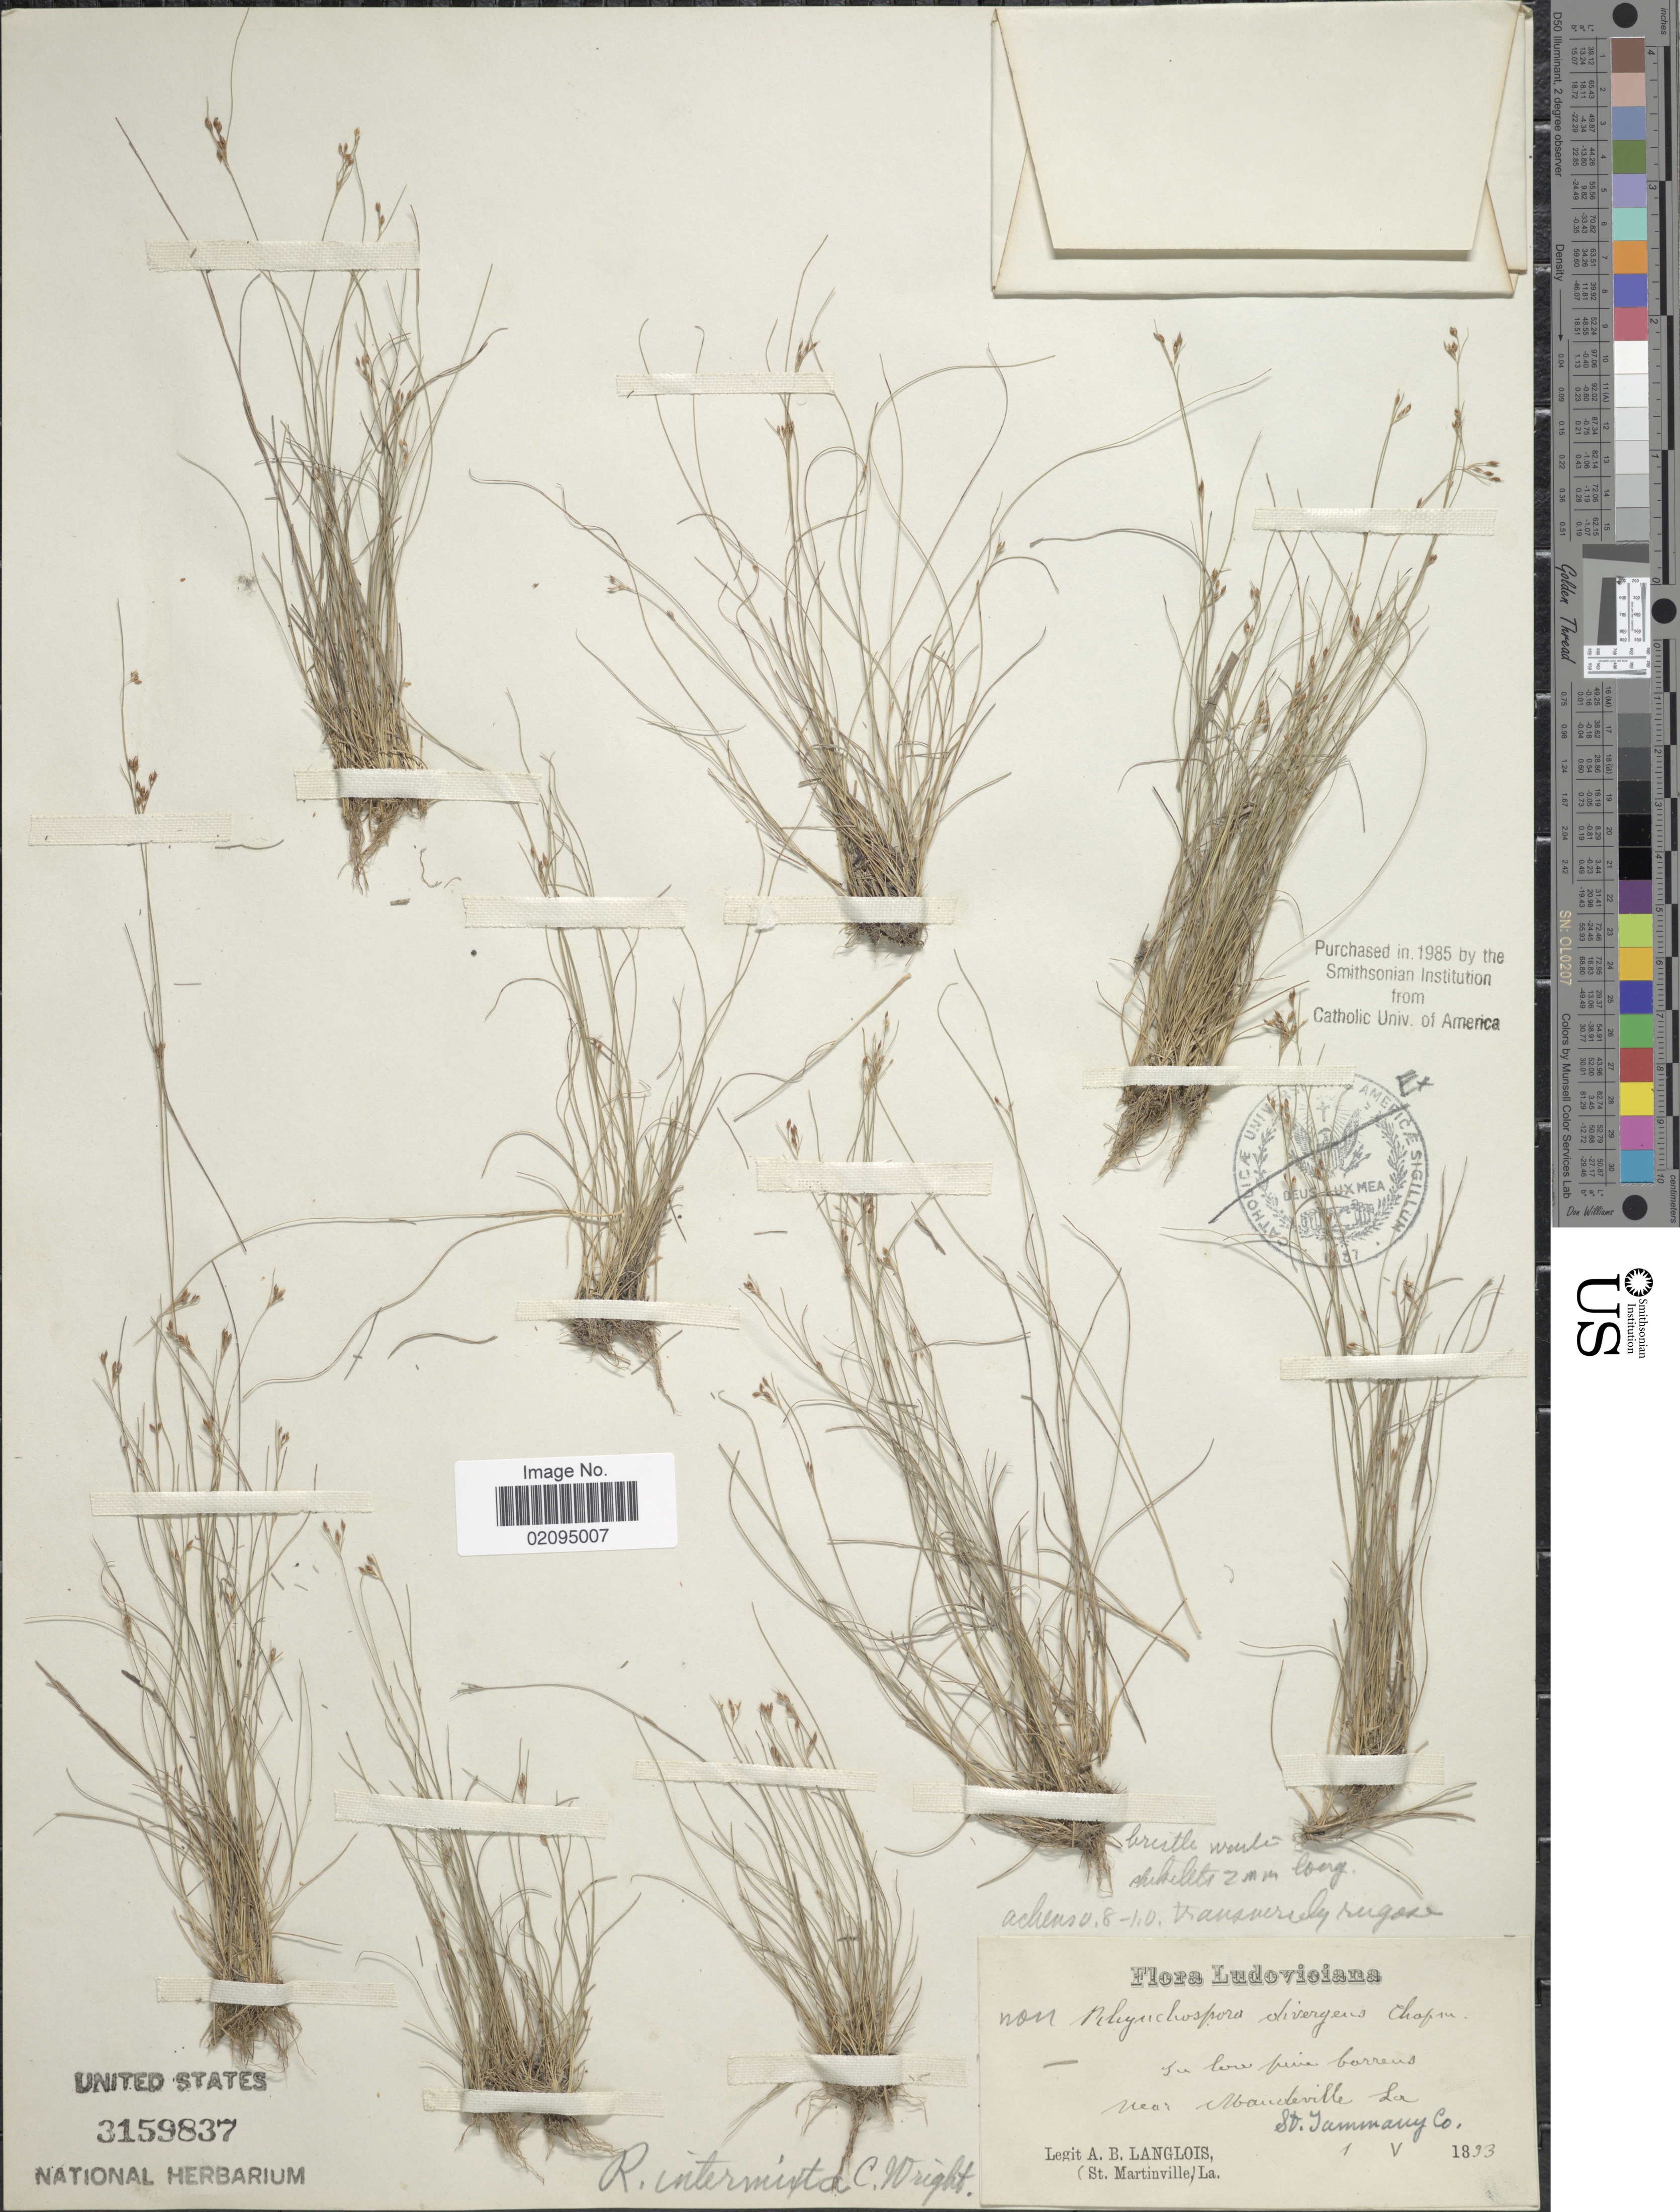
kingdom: Plantae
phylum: Tracheophyta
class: Liliopsida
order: Poales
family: Cyperaceae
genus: Rhynchospora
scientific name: Rhynchospora intermixta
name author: C. Wright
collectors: A. Langlois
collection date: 1893-05-01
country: United States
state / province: Louisiana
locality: near Mandeville, St. Tammany Co.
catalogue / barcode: US 3159837